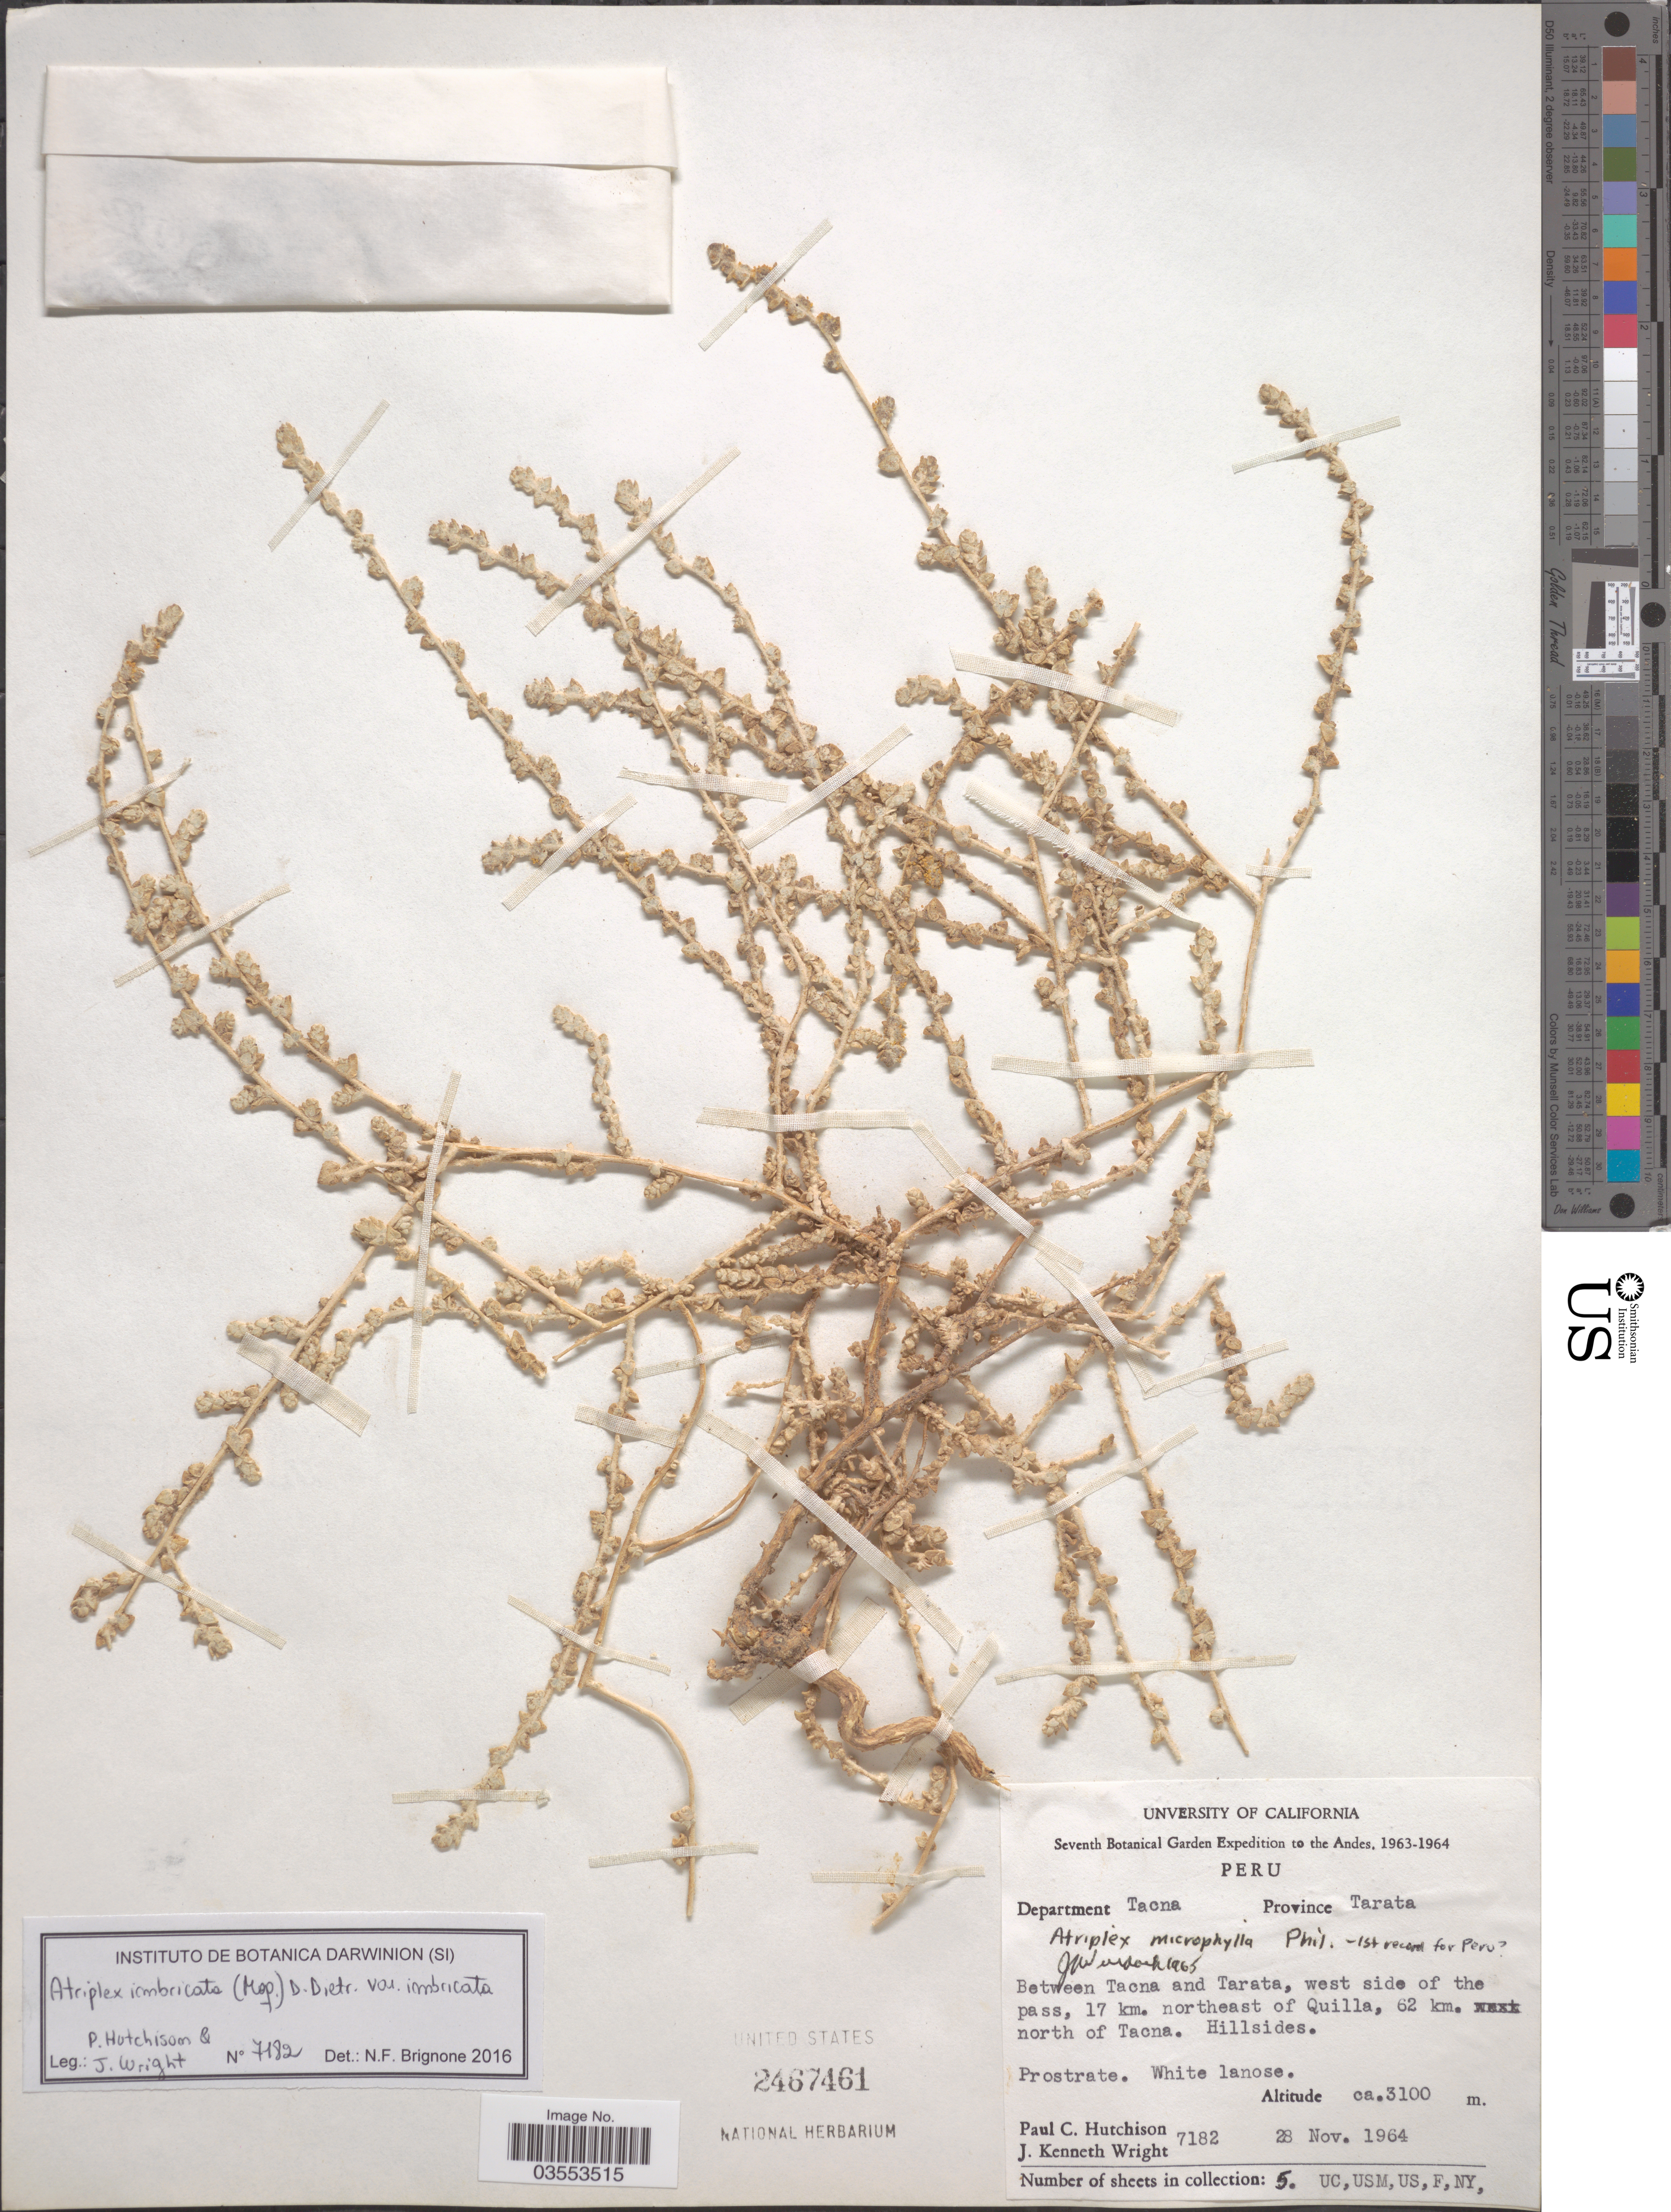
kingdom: Plantae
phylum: Tracheophyta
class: Magnoliopsida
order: Caryophyllales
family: Amaranthaceae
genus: Atriplex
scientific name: Atriplex microphylla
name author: Willd.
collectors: P. C. Hutchison & J. K. Wright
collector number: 7182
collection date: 1964-11-28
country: Peru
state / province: Tacna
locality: The Andes. Department Tacna. Province Tarata. Between Tacna and Tarata, west side of the pass, 17 km. northeast of Quilla, 62 km. north of Tacna. Hillsides.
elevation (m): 3100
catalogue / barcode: US 2467461